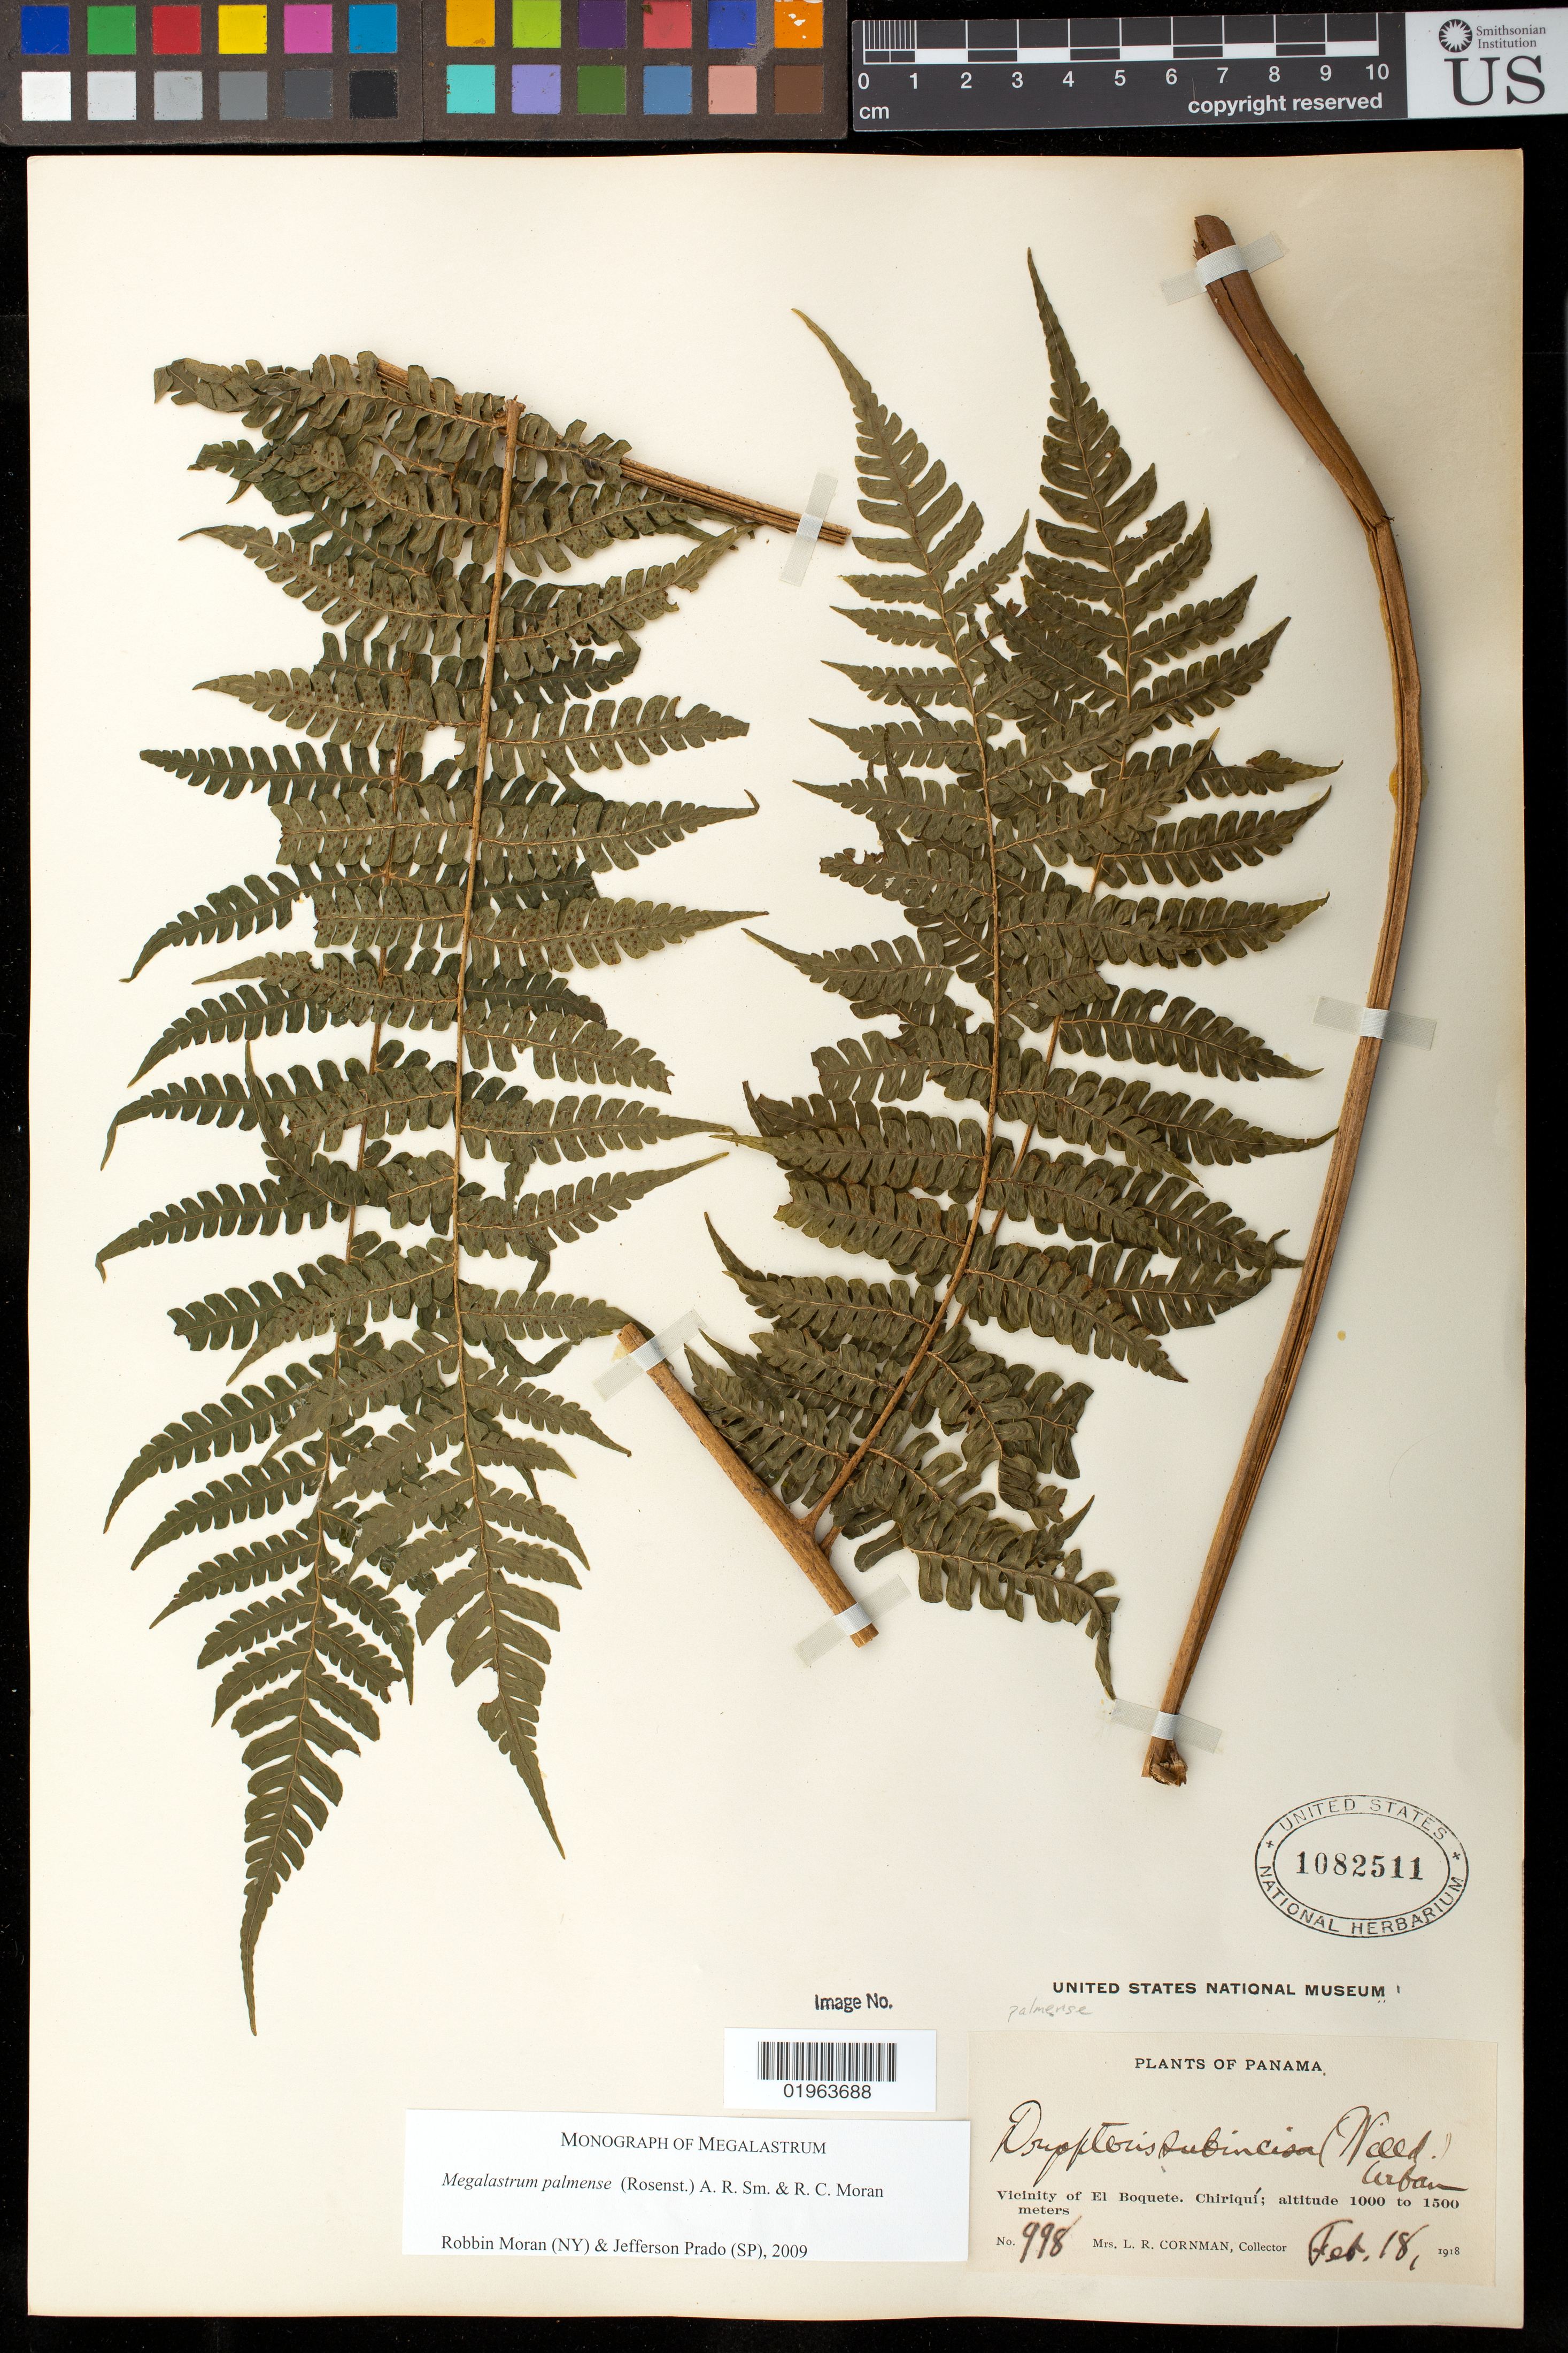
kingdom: Plantae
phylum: Tracheophyta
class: Polypodiopsida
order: Polypodiales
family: Dryopteridaceae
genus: Megalastrum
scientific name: Megalastrum palmense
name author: (Rosenst.) A.R. Sm. & R.C. Moran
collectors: L. Cornman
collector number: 998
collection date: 1918-02-18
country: Panama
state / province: Chiriqui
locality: Vicinity of El Boquete.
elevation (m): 1000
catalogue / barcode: US 1082511